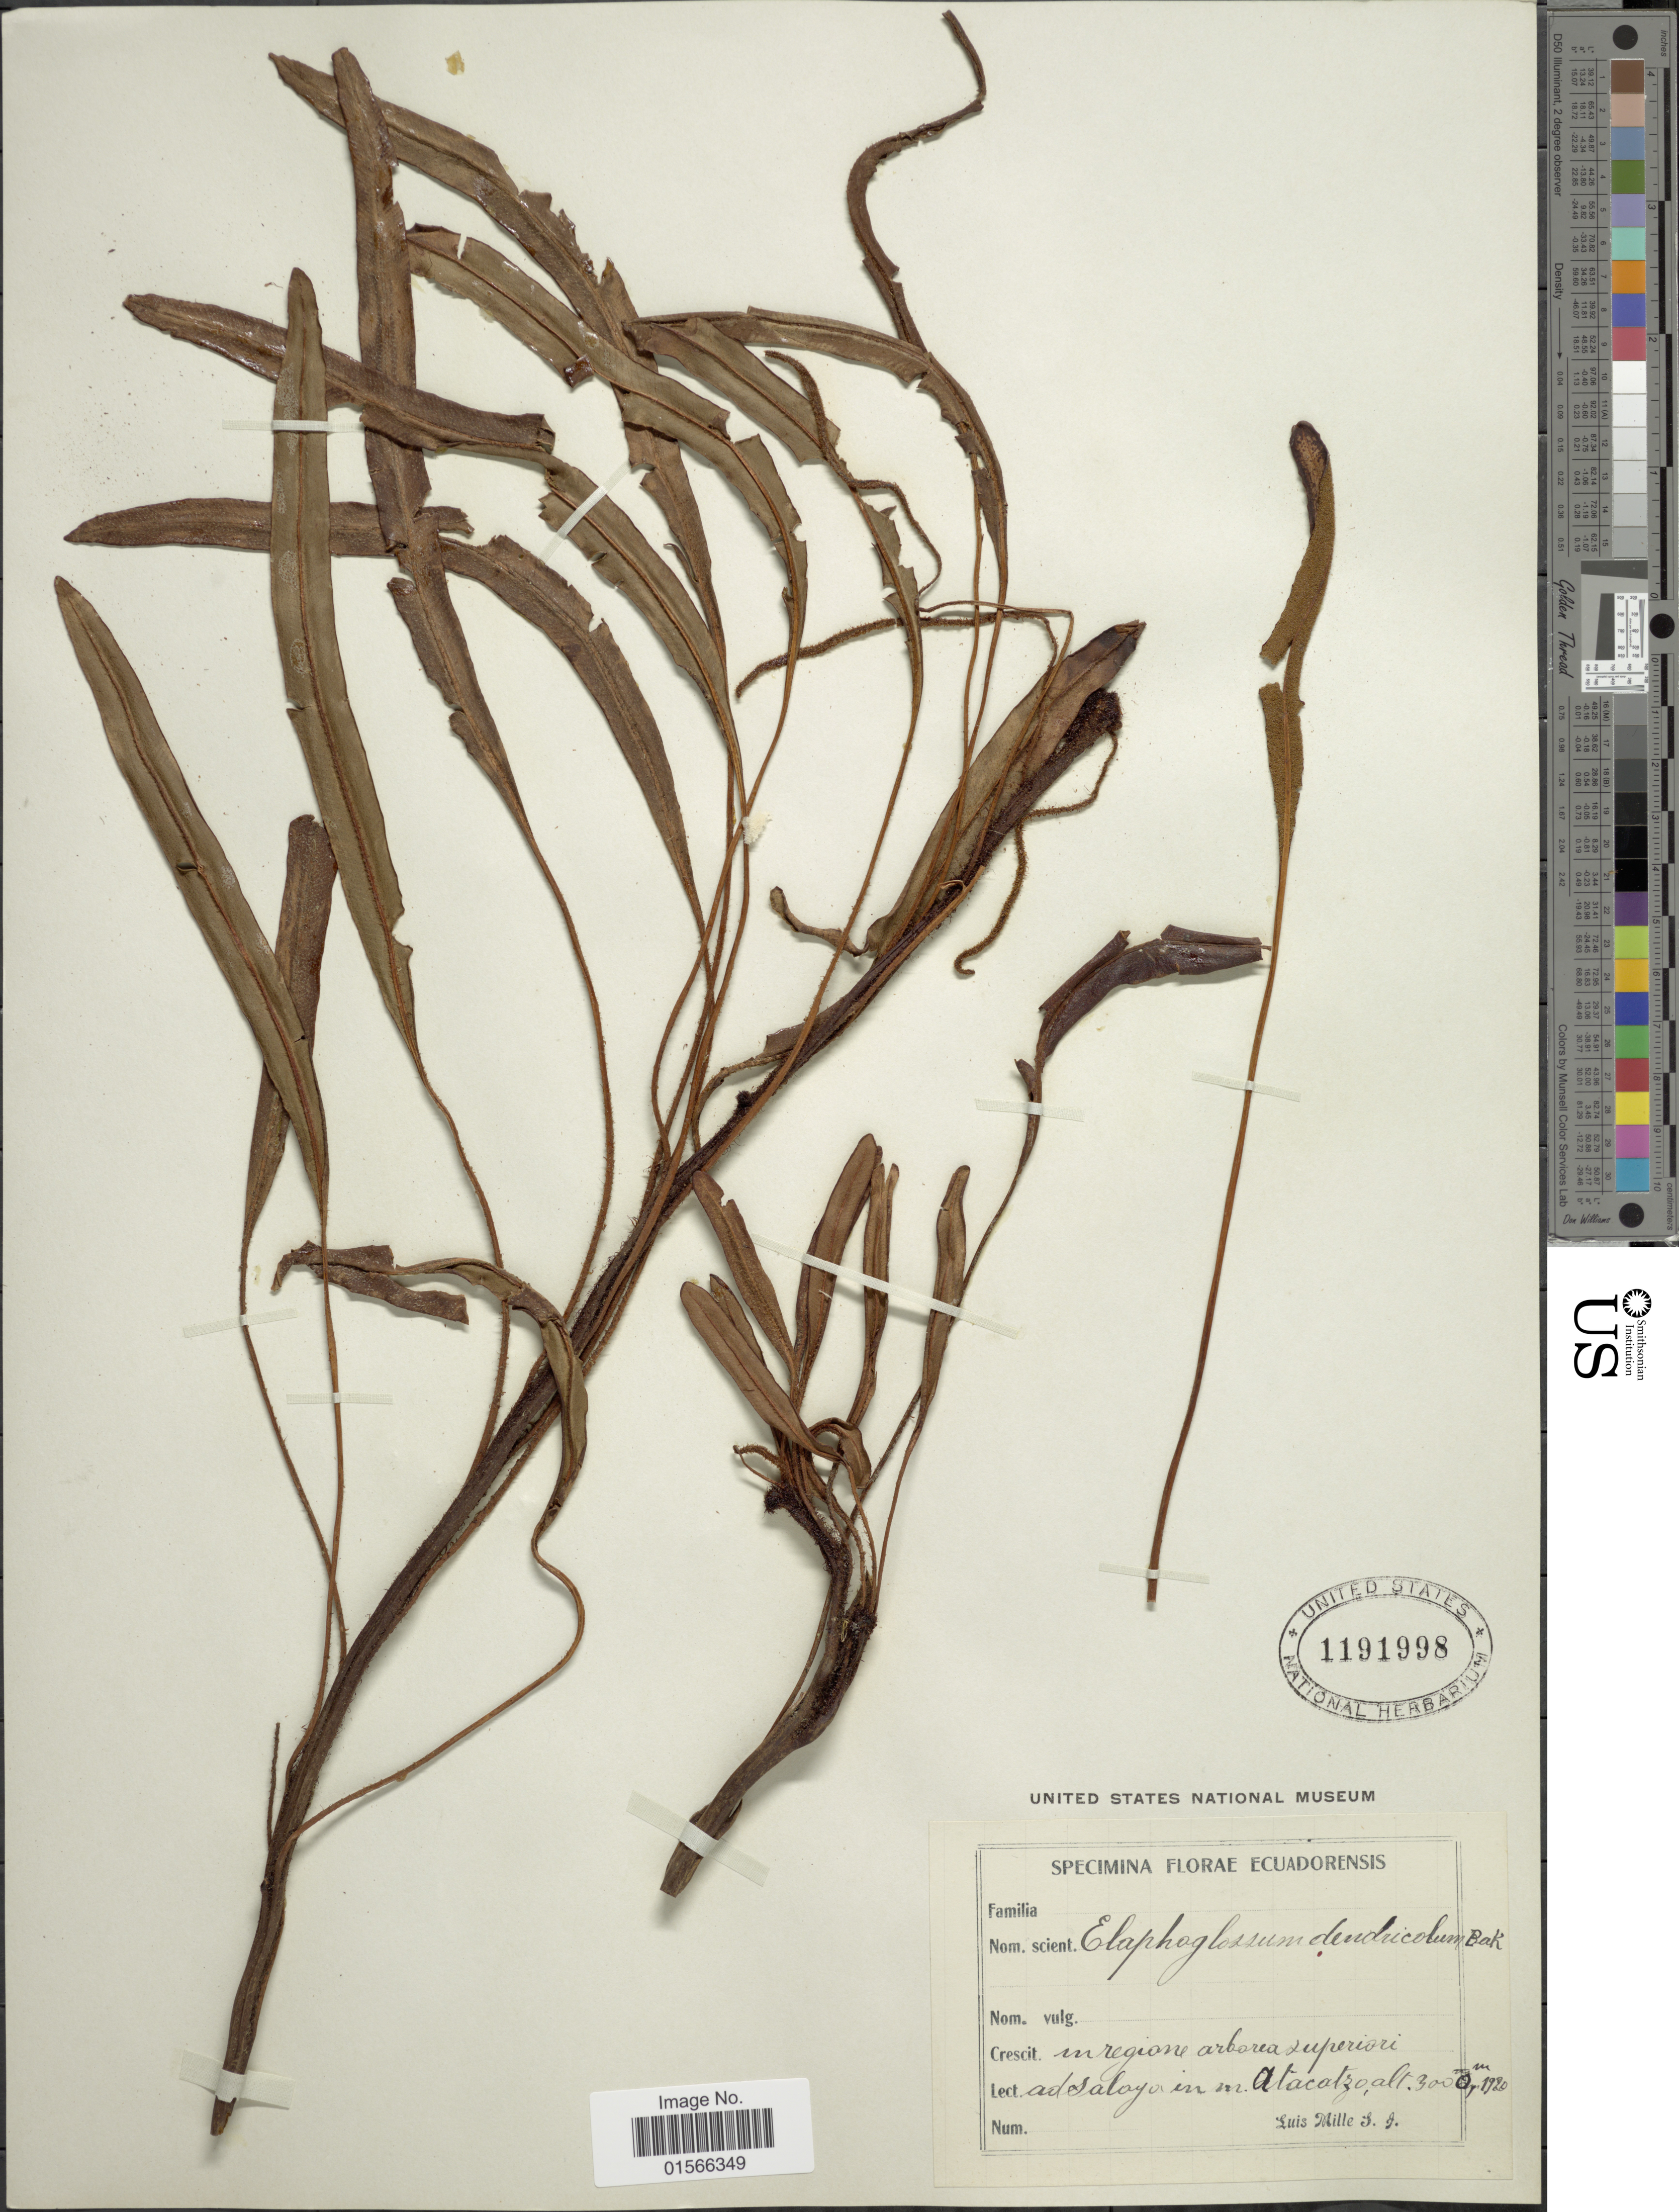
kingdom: Plantae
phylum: Tracheophyta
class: Polypodiopsida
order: Polypodiales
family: Dryopteridaceae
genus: Elaphoglossum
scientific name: Elaphoglossum dendricolum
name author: (Baker) Christ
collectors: L. Mille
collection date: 1920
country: Ecuador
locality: In regione arborea superiori ad Saloya in M. Atacatzo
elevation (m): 3000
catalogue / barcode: US 1191998